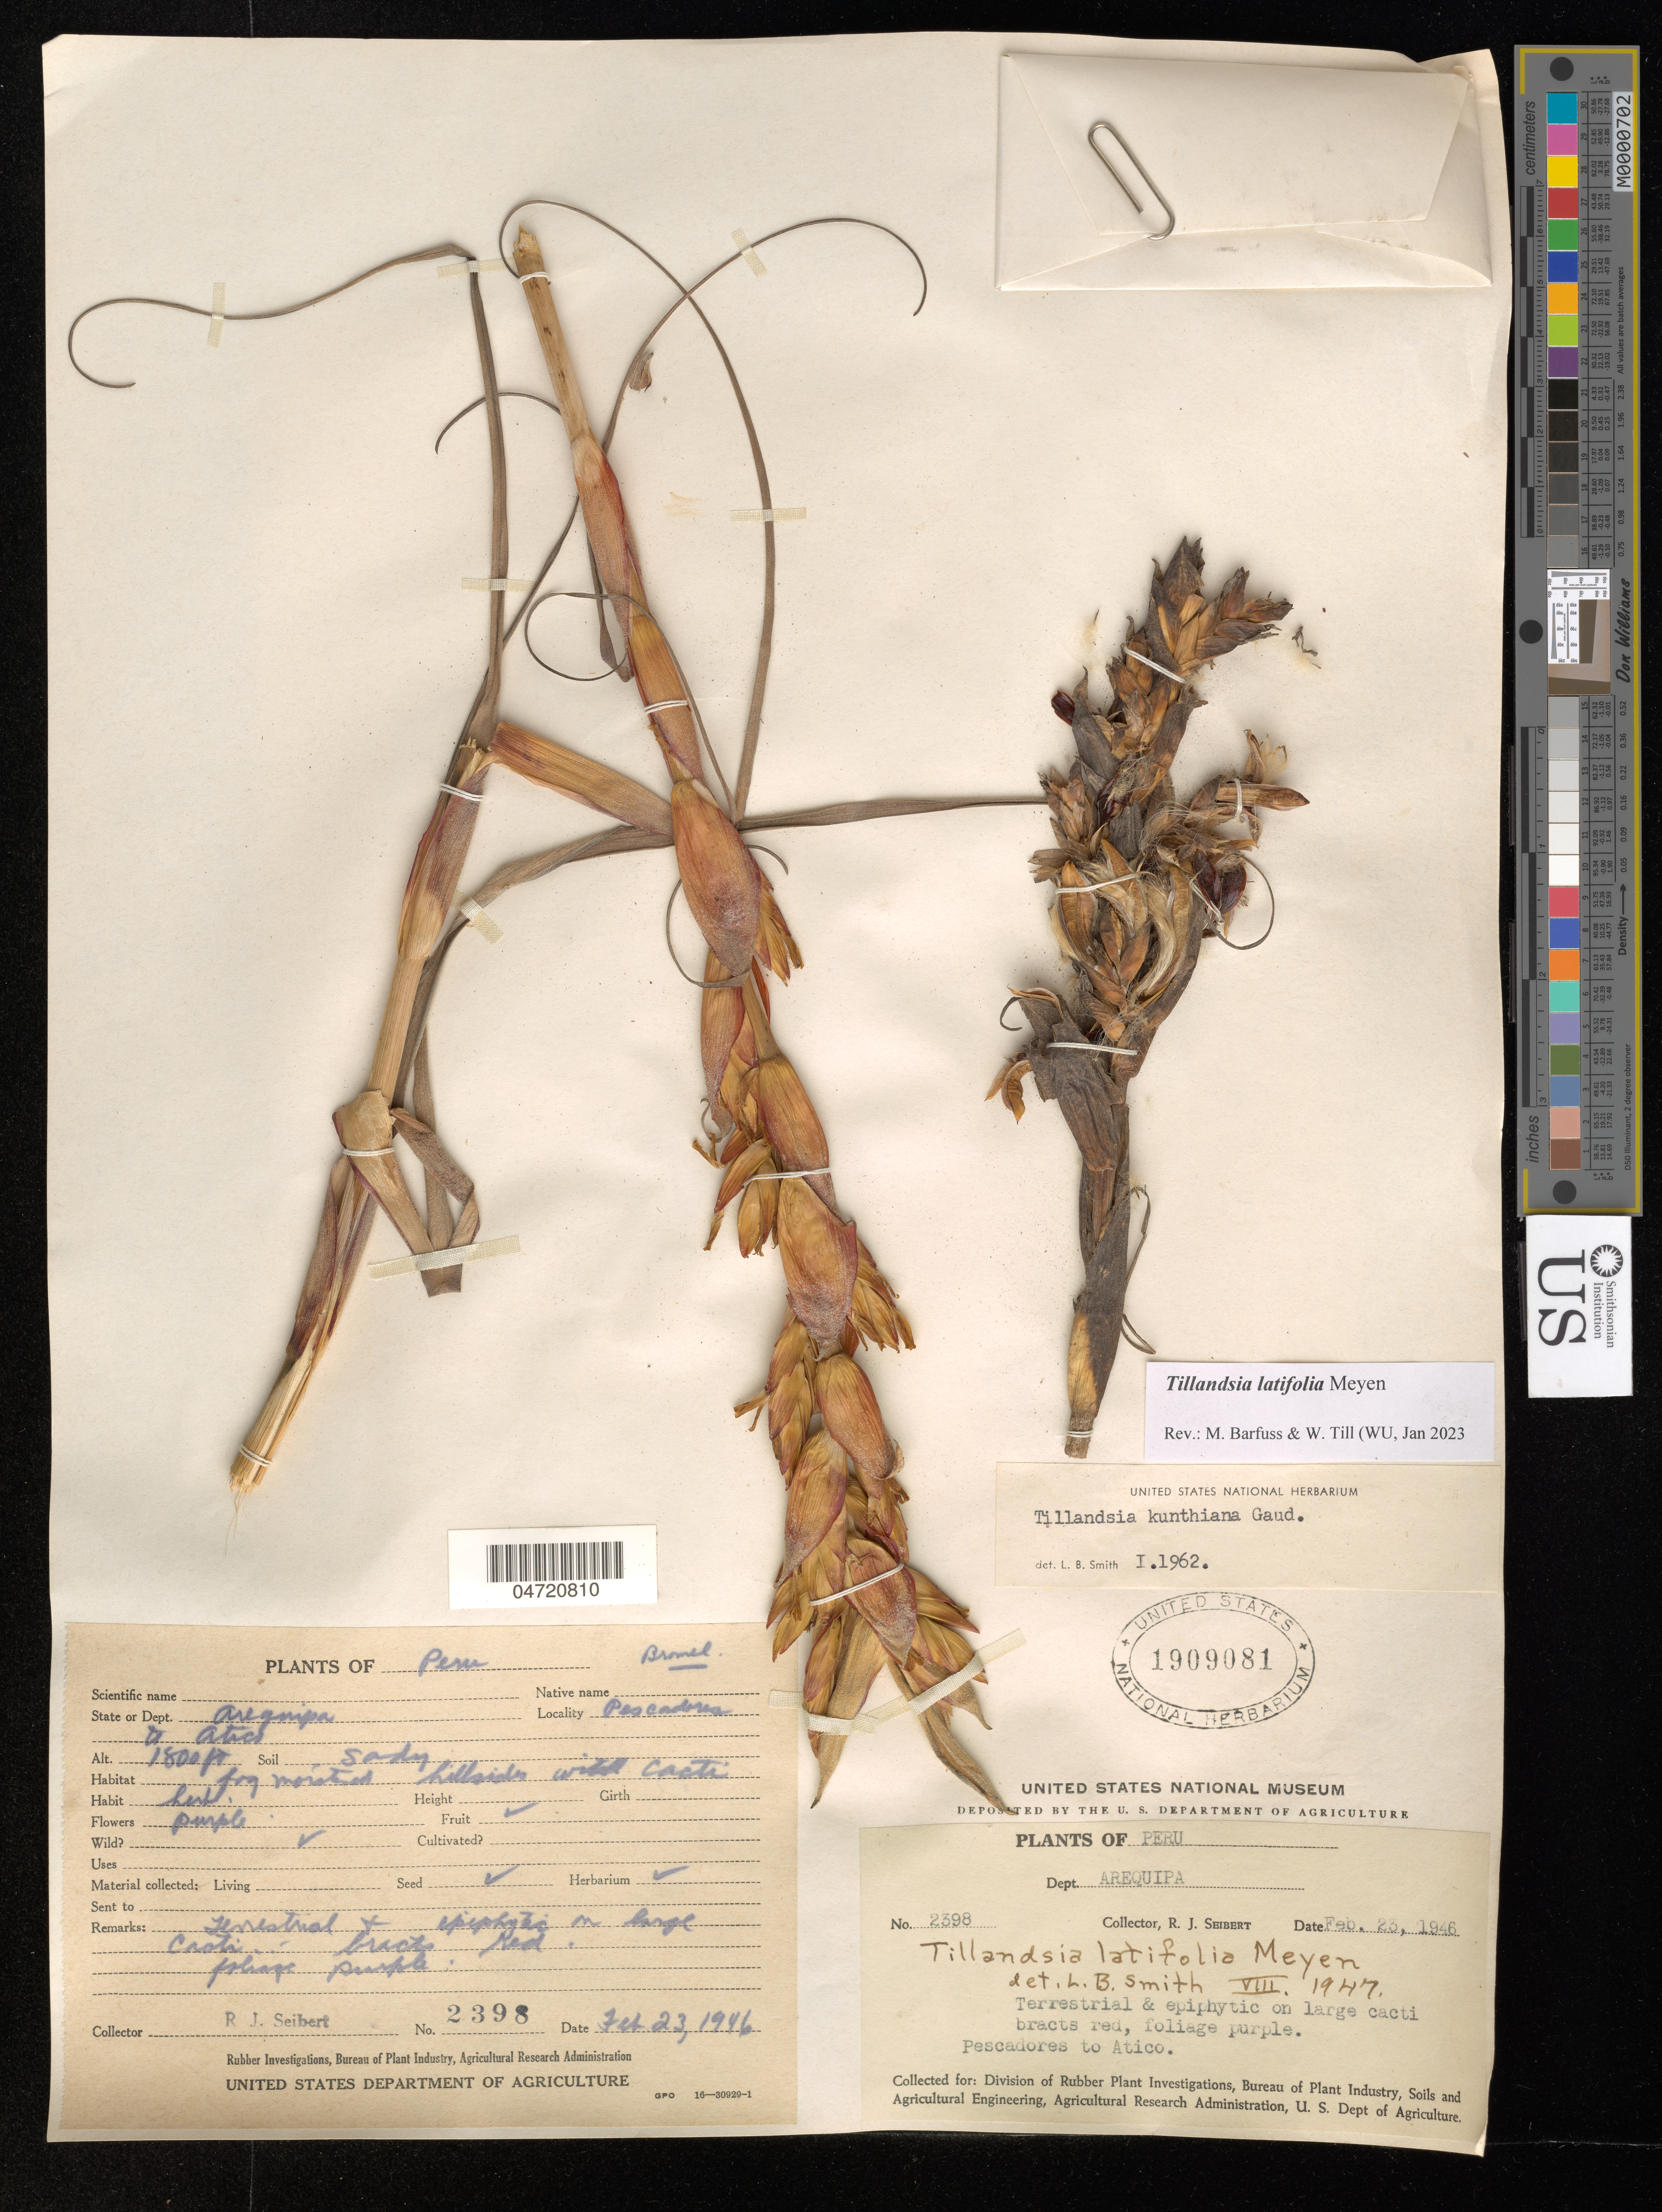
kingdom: Plantae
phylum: Tracheophyta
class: Liliopsida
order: Poales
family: Bromeliaceae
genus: Tillandsia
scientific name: Tillandsia latifolia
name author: Meyen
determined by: Barfuss, Michael H.; Till, W.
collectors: R. J. Seibert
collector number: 2398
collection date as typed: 23 Feb 1946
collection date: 1946-02-23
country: Peru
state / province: Arequipa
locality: Pescordores to Atico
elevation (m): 549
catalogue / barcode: US 1909081